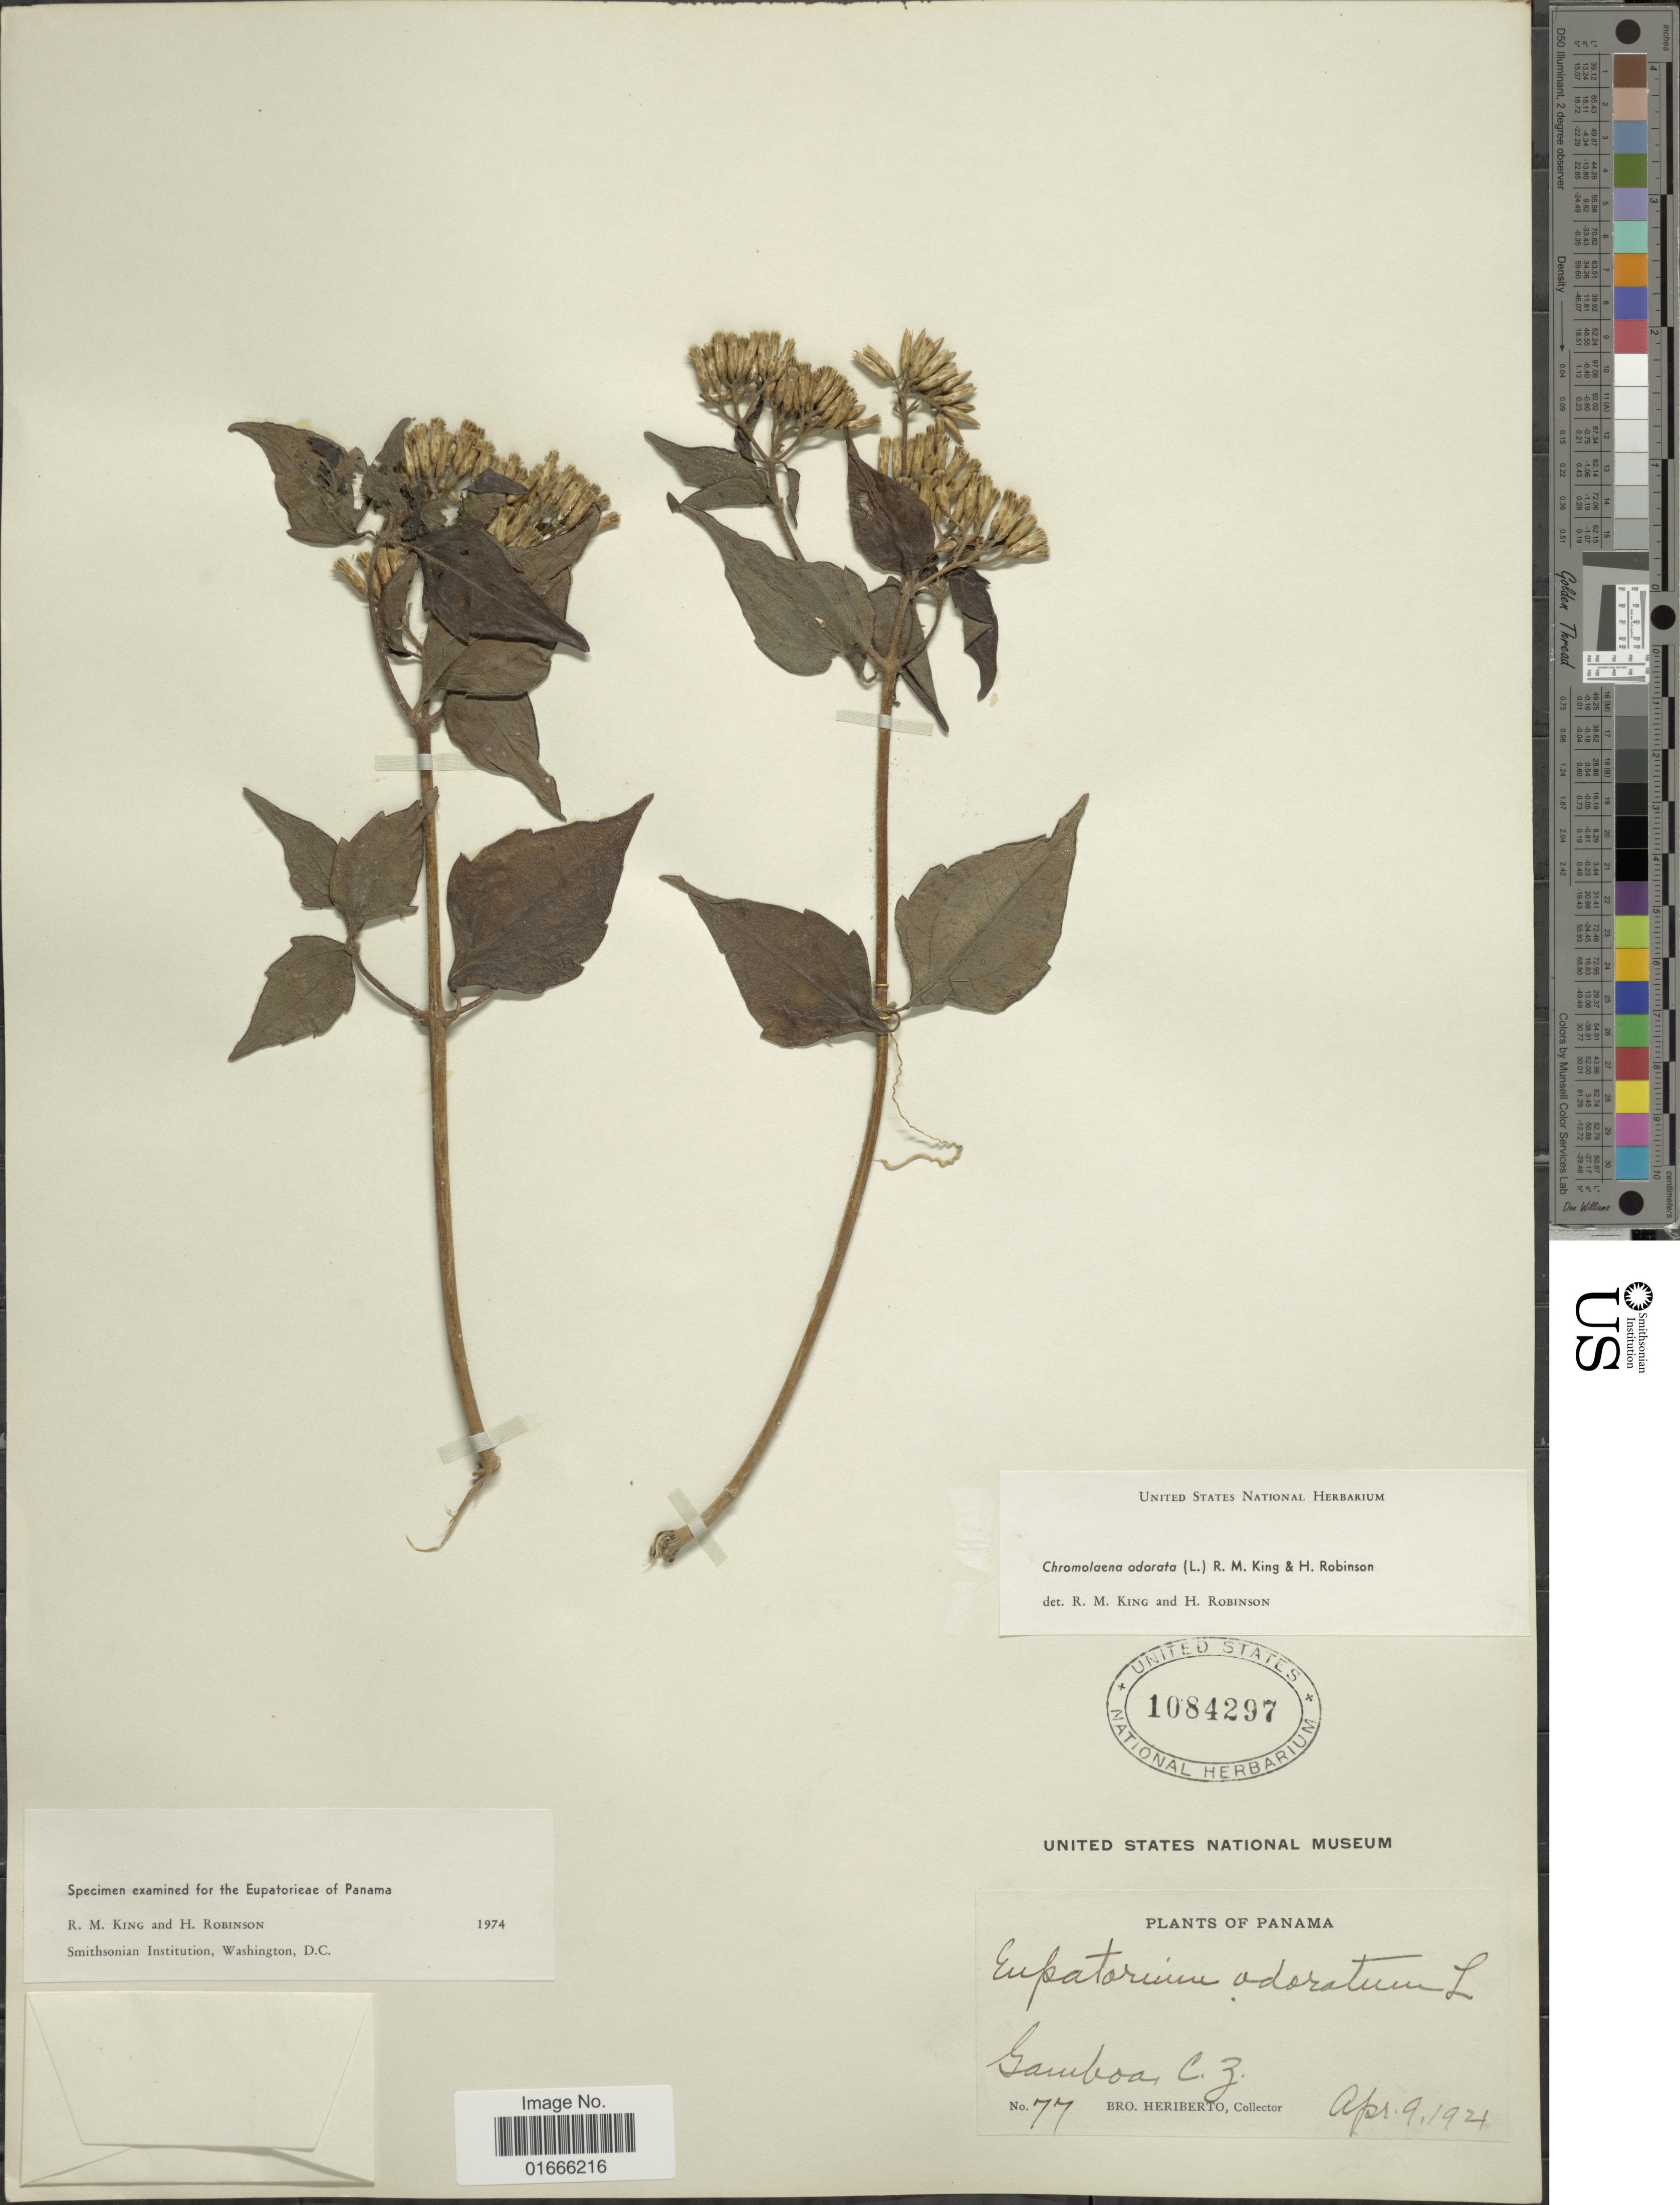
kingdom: Plantae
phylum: Tracheophyta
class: Magnoliopsida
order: Asterales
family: Asteraceae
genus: Chromolaena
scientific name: Chromolaena odorata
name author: (L.) R.M. King & H. Rob.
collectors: B. Heriberto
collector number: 77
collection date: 1921-04-09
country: Panama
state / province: Colón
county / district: Canal Zone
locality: Gamboa, C.Z.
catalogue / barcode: US 1084297